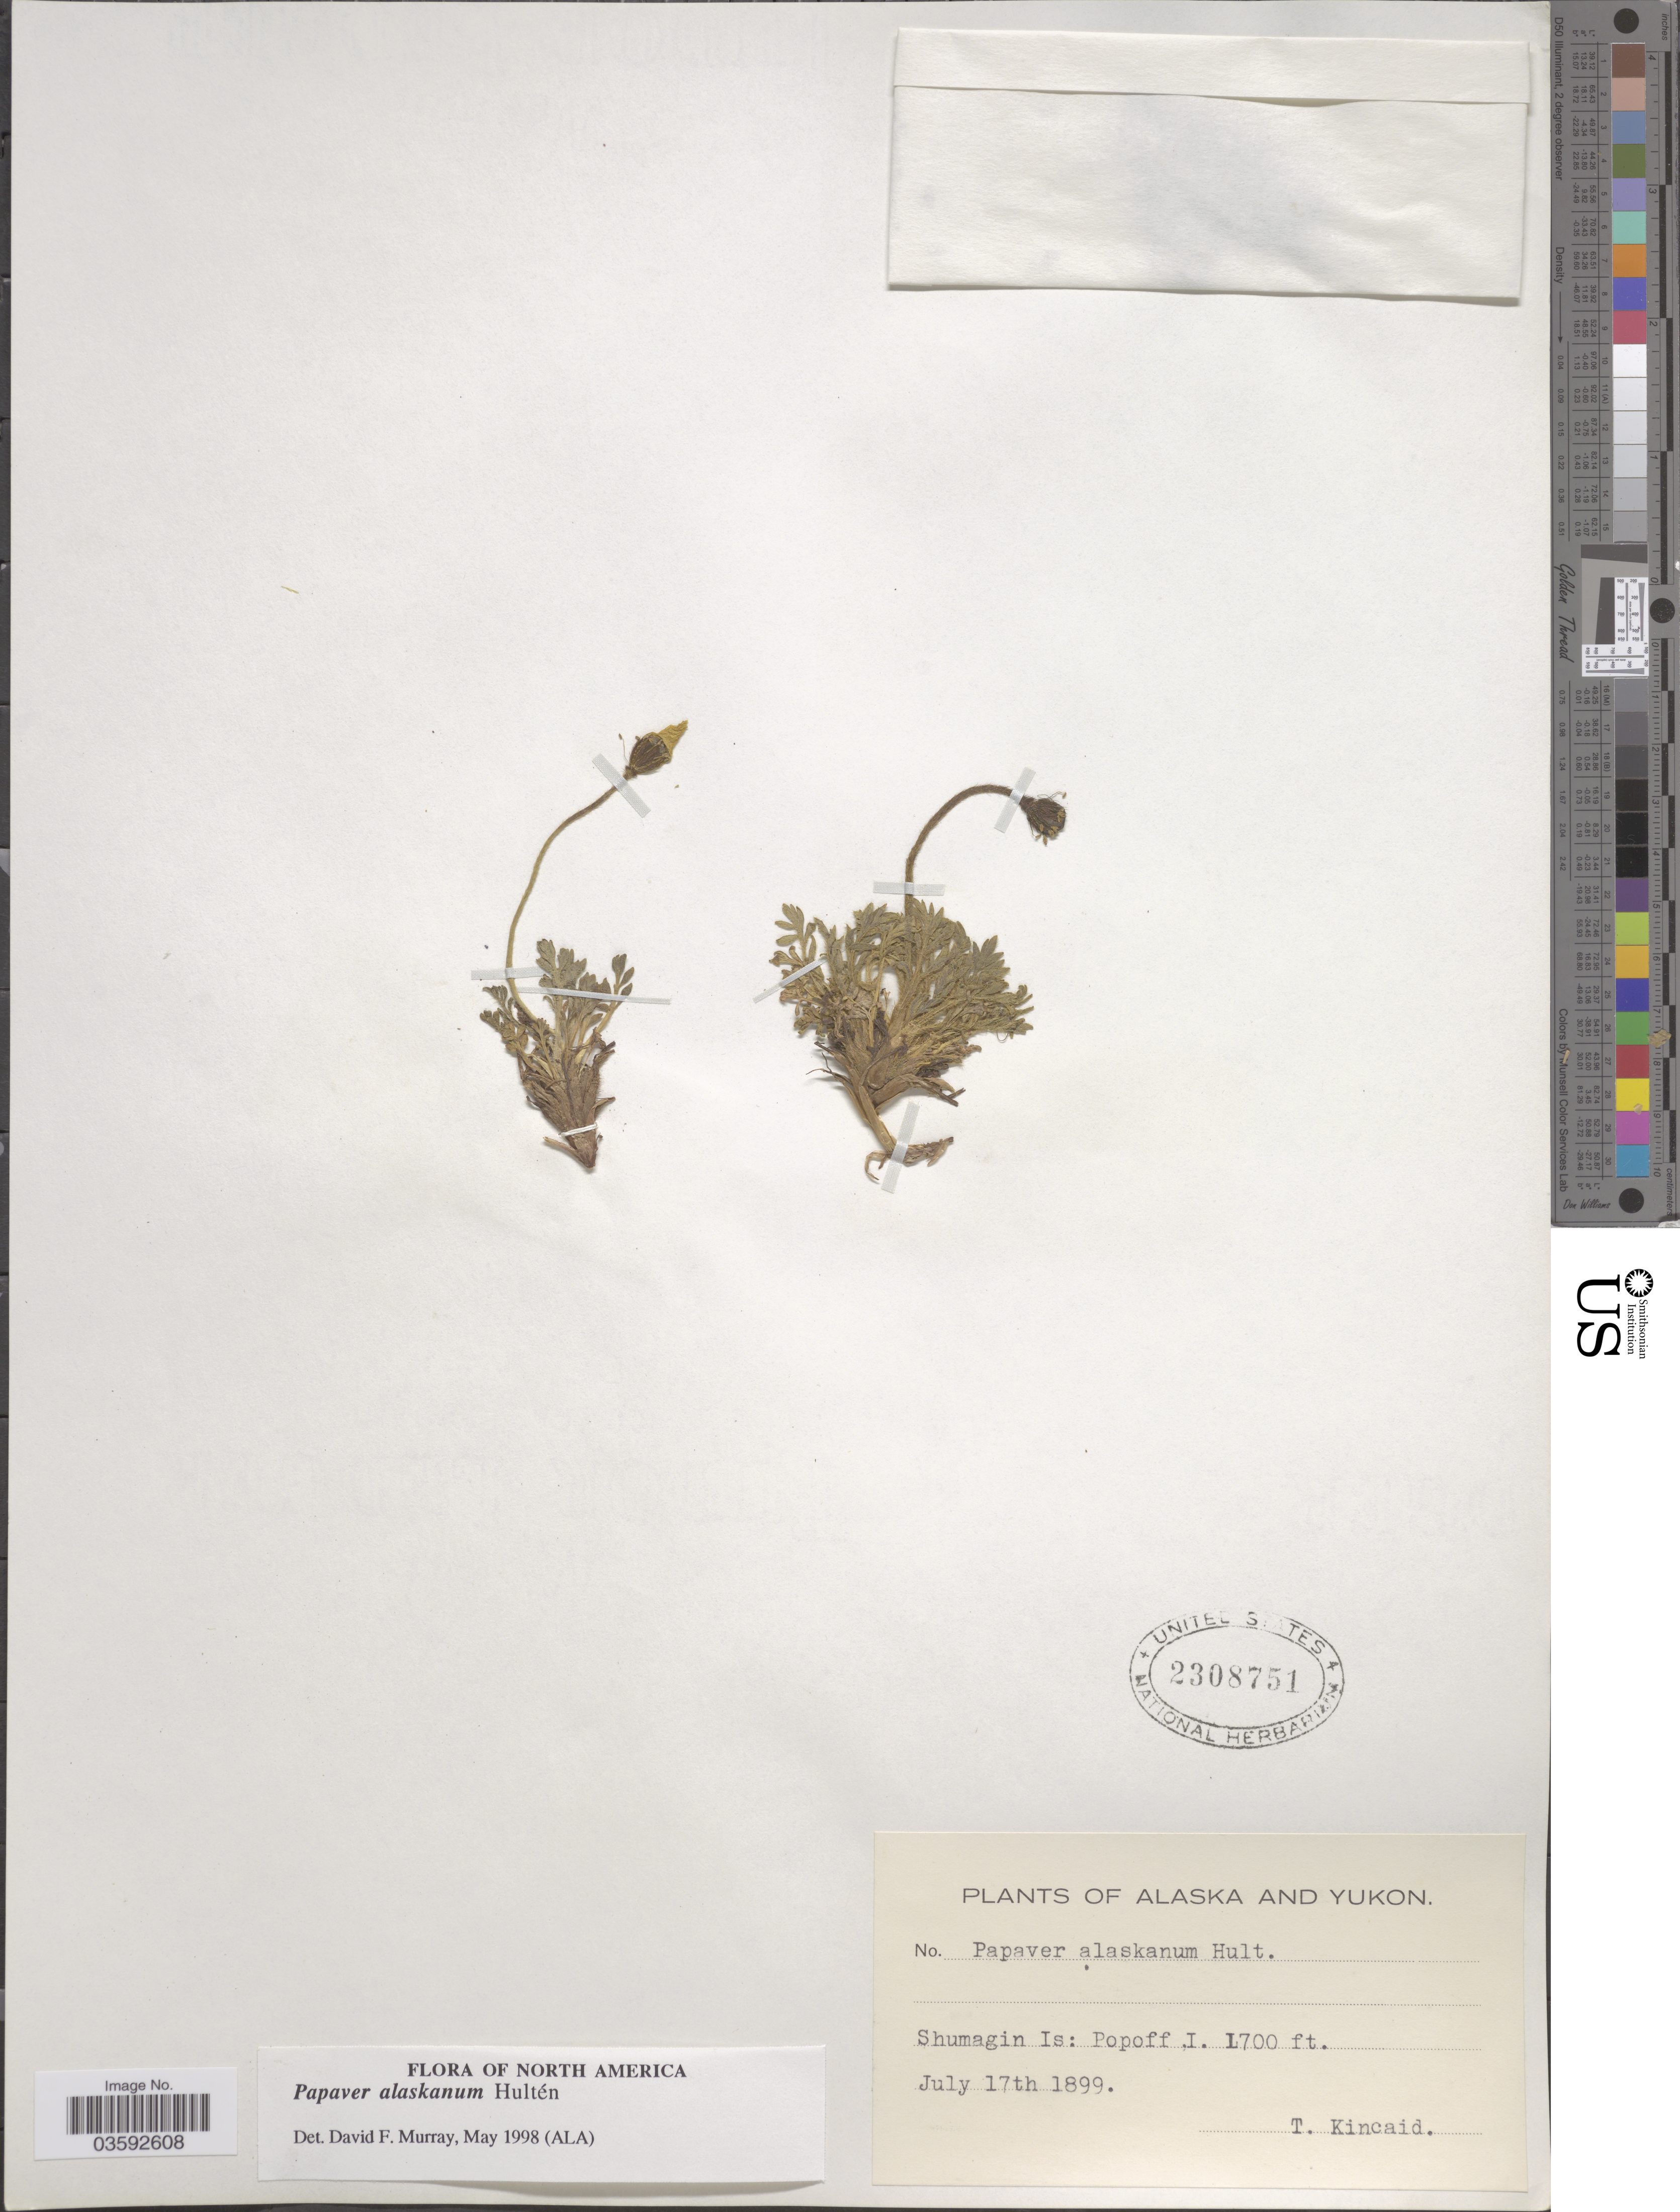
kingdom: Plantae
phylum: Tracheophyta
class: Magnoliopsida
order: Ranunculales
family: Papaveraceae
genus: Papaver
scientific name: Papaver alaskanum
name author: Hultén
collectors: T. C. Kincaid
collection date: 1899-07-17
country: United States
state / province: Alaska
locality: Alaska and Yukon. Shumagin Is: Popoff I.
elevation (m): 518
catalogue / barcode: US 2308751